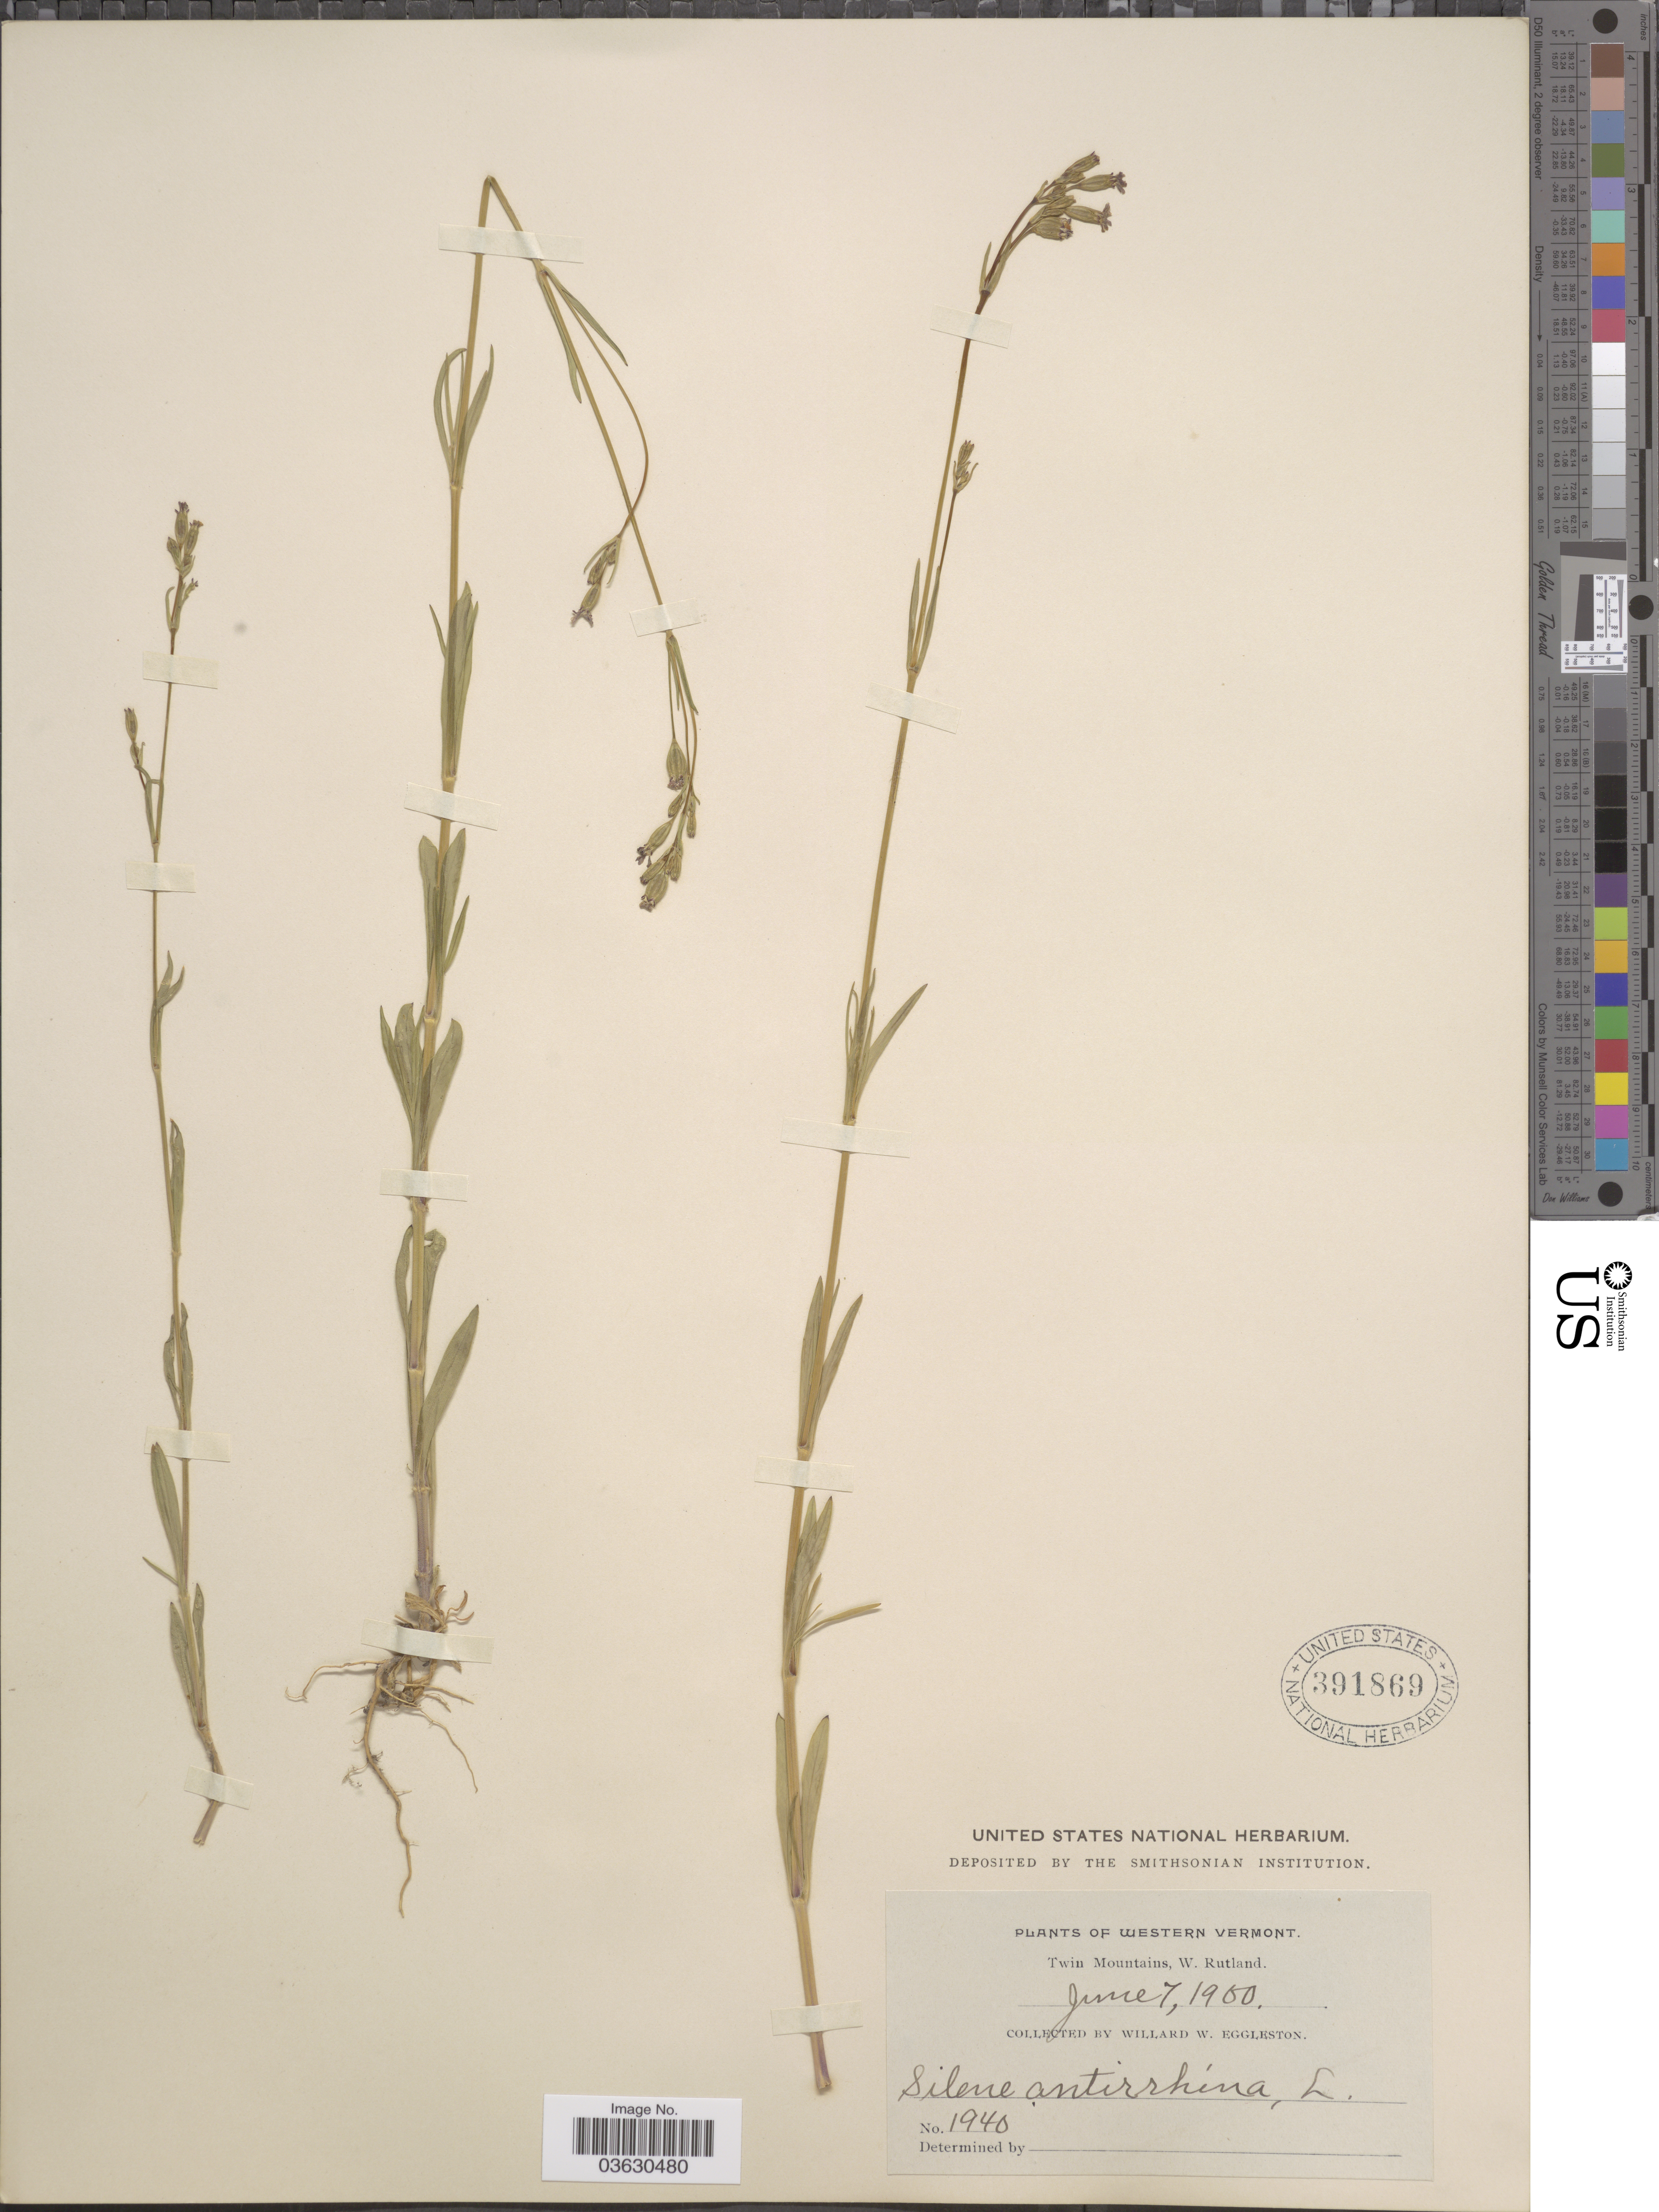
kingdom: Plantae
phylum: Tracheophyta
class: Magnoliopsida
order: Caryophyllales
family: Caryophyllaceae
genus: Silene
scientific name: Silene antirrhina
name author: L.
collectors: W. W. Eggleston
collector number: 1940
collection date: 1900-06-07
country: United States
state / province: Vermont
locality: Western Vermont. Twin Mountains, W. Rutland.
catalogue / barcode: US 391869